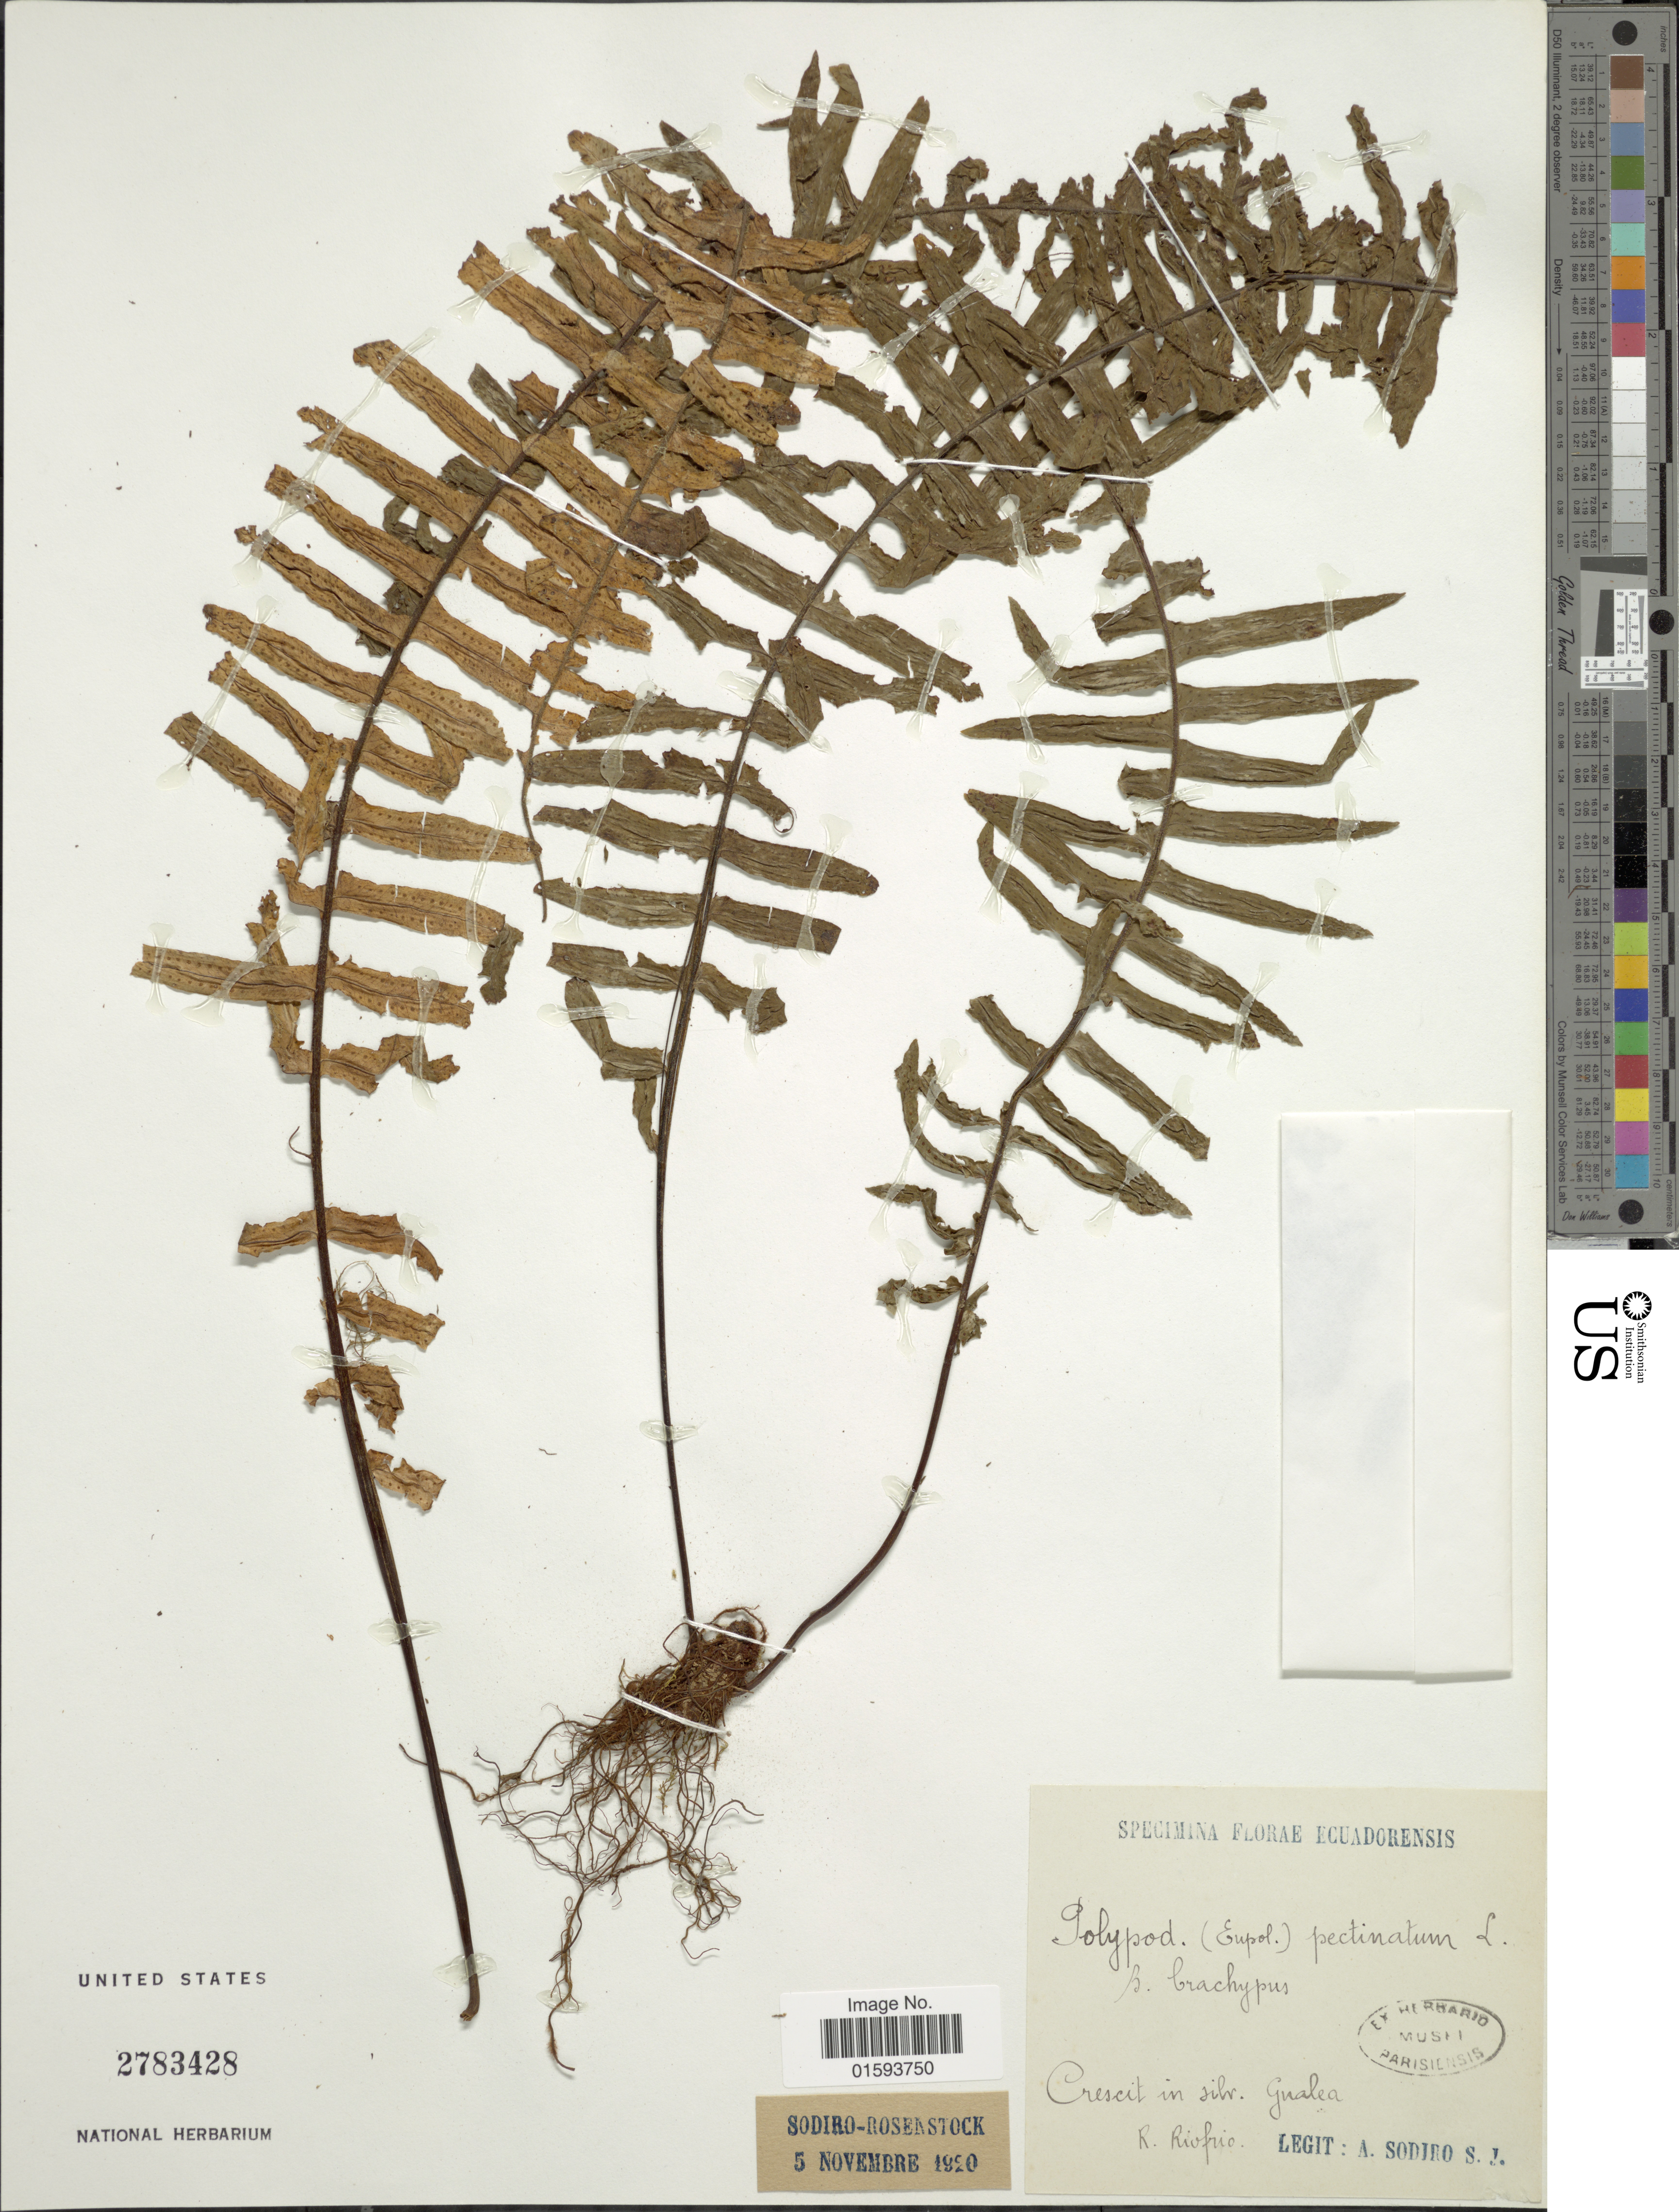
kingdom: Plantae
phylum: Tracheophyta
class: Polypodiopsida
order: Polypodiales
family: Polypodiaceae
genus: Pecluma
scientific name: Pecluma pectinata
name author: (L.) M.G. Price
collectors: A. Sodiro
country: Ecuador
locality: Criscit in silv. Gualea R. Riofrio.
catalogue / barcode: US 2783428